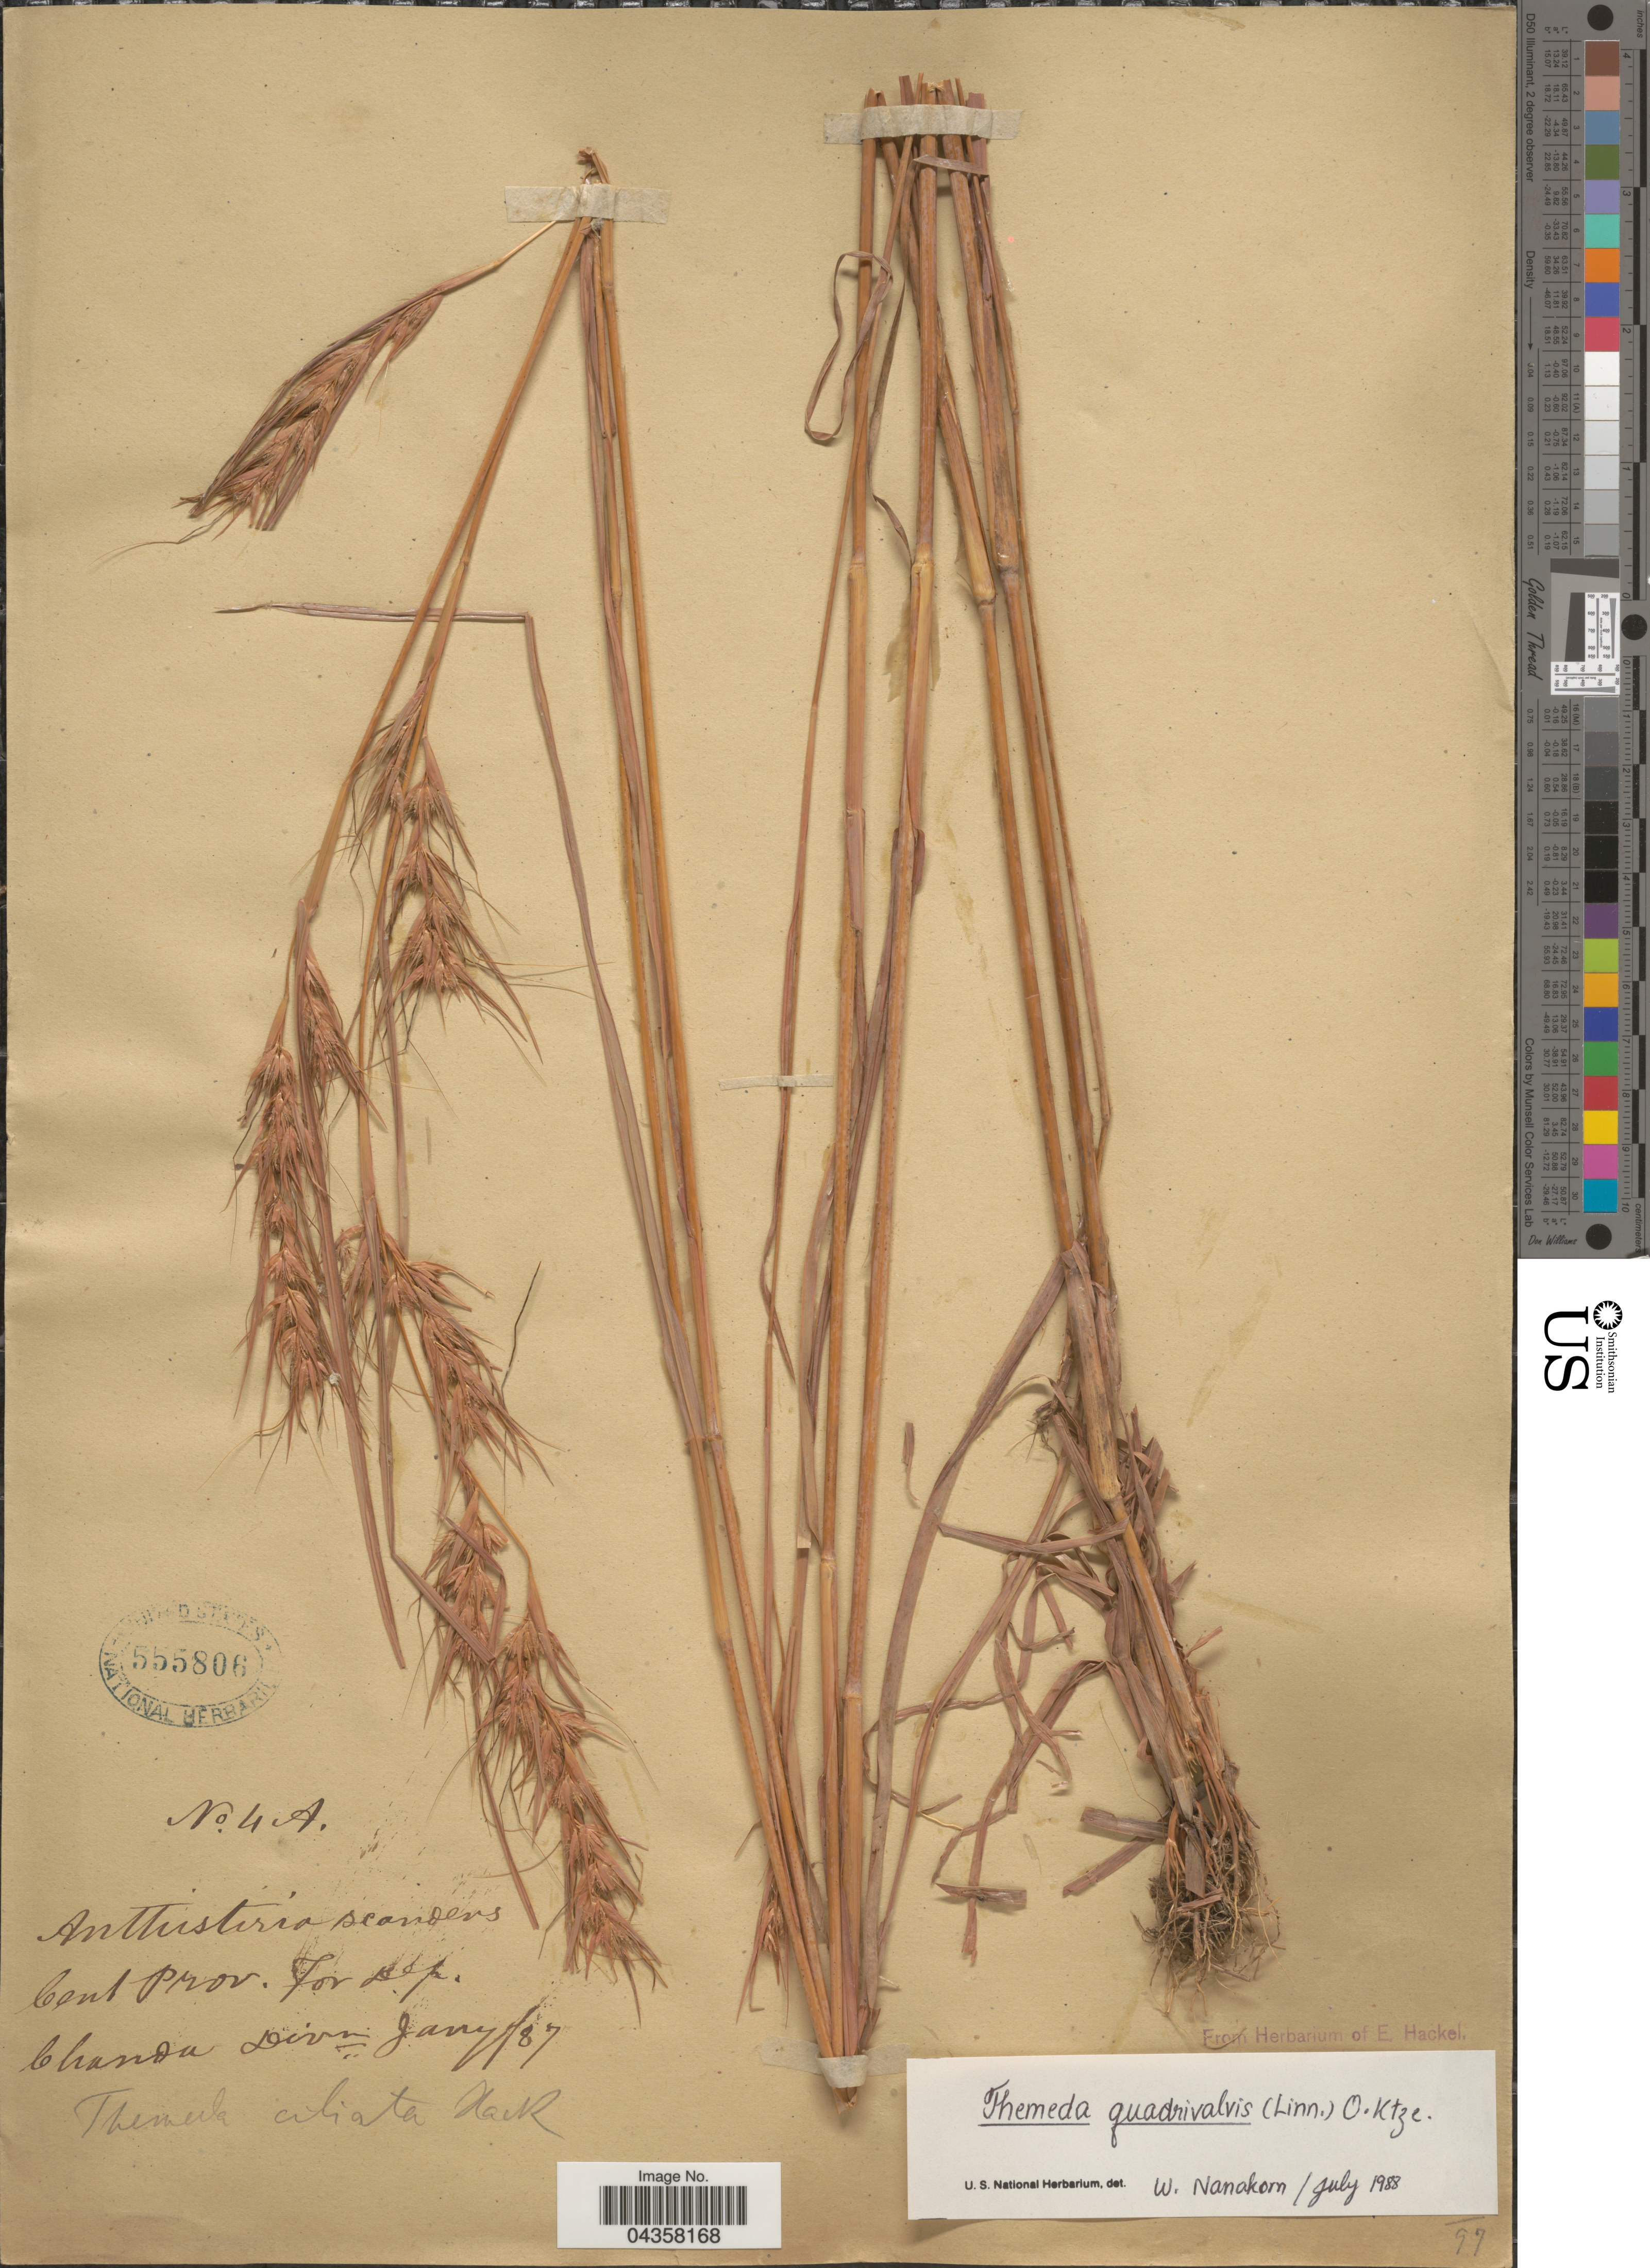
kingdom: Plantae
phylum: Tracheophyta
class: Liliopsida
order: Poales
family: Poaceae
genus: Themeda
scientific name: Themeda quadrivalvis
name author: (L.) Kuntze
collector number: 4A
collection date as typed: Transcribed d/m/y: /1/87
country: India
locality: Cent Prov. For Dep. Chanda Divn.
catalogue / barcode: US 555806